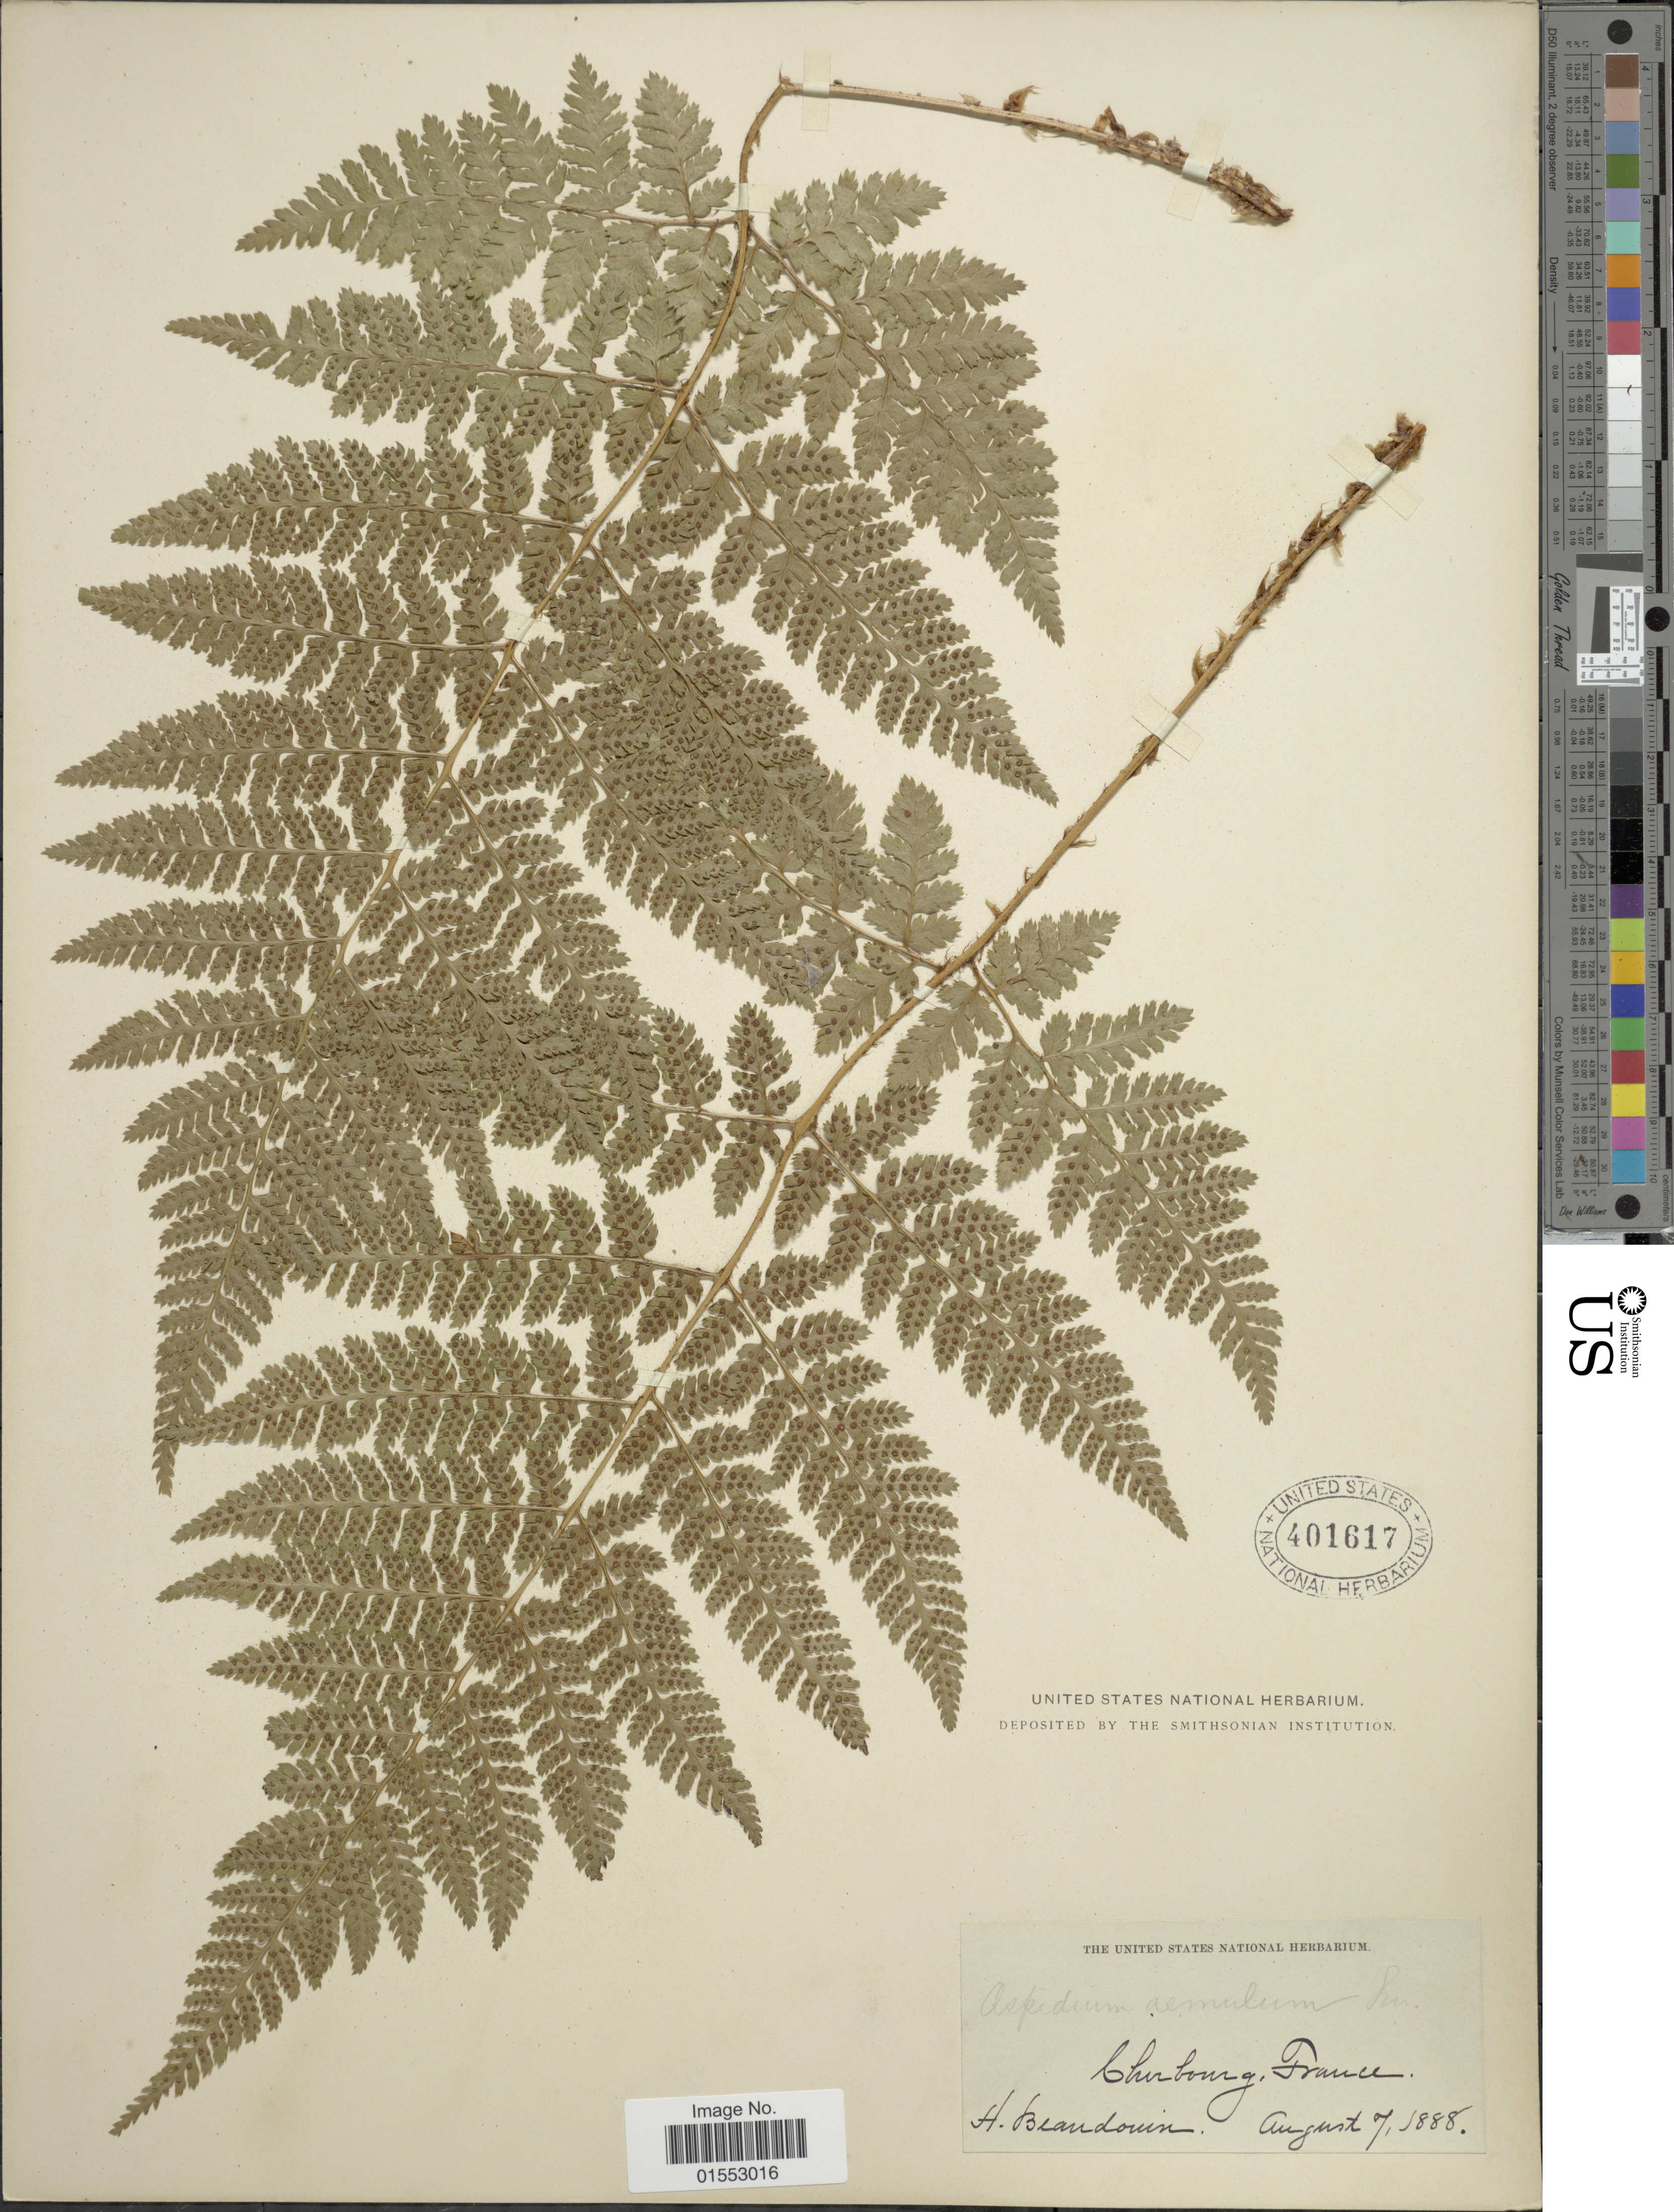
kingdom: Plantae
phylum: Tracheophyta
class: Polypodiopsida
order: Polypodiales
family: Dryopteridaceae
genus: Dryopteris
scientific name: Dryopteris aemula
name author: Kuntze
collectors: Beaudouin, H.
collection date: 1888-08-07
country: France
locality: Cherbourg, France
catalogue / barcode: US 401617